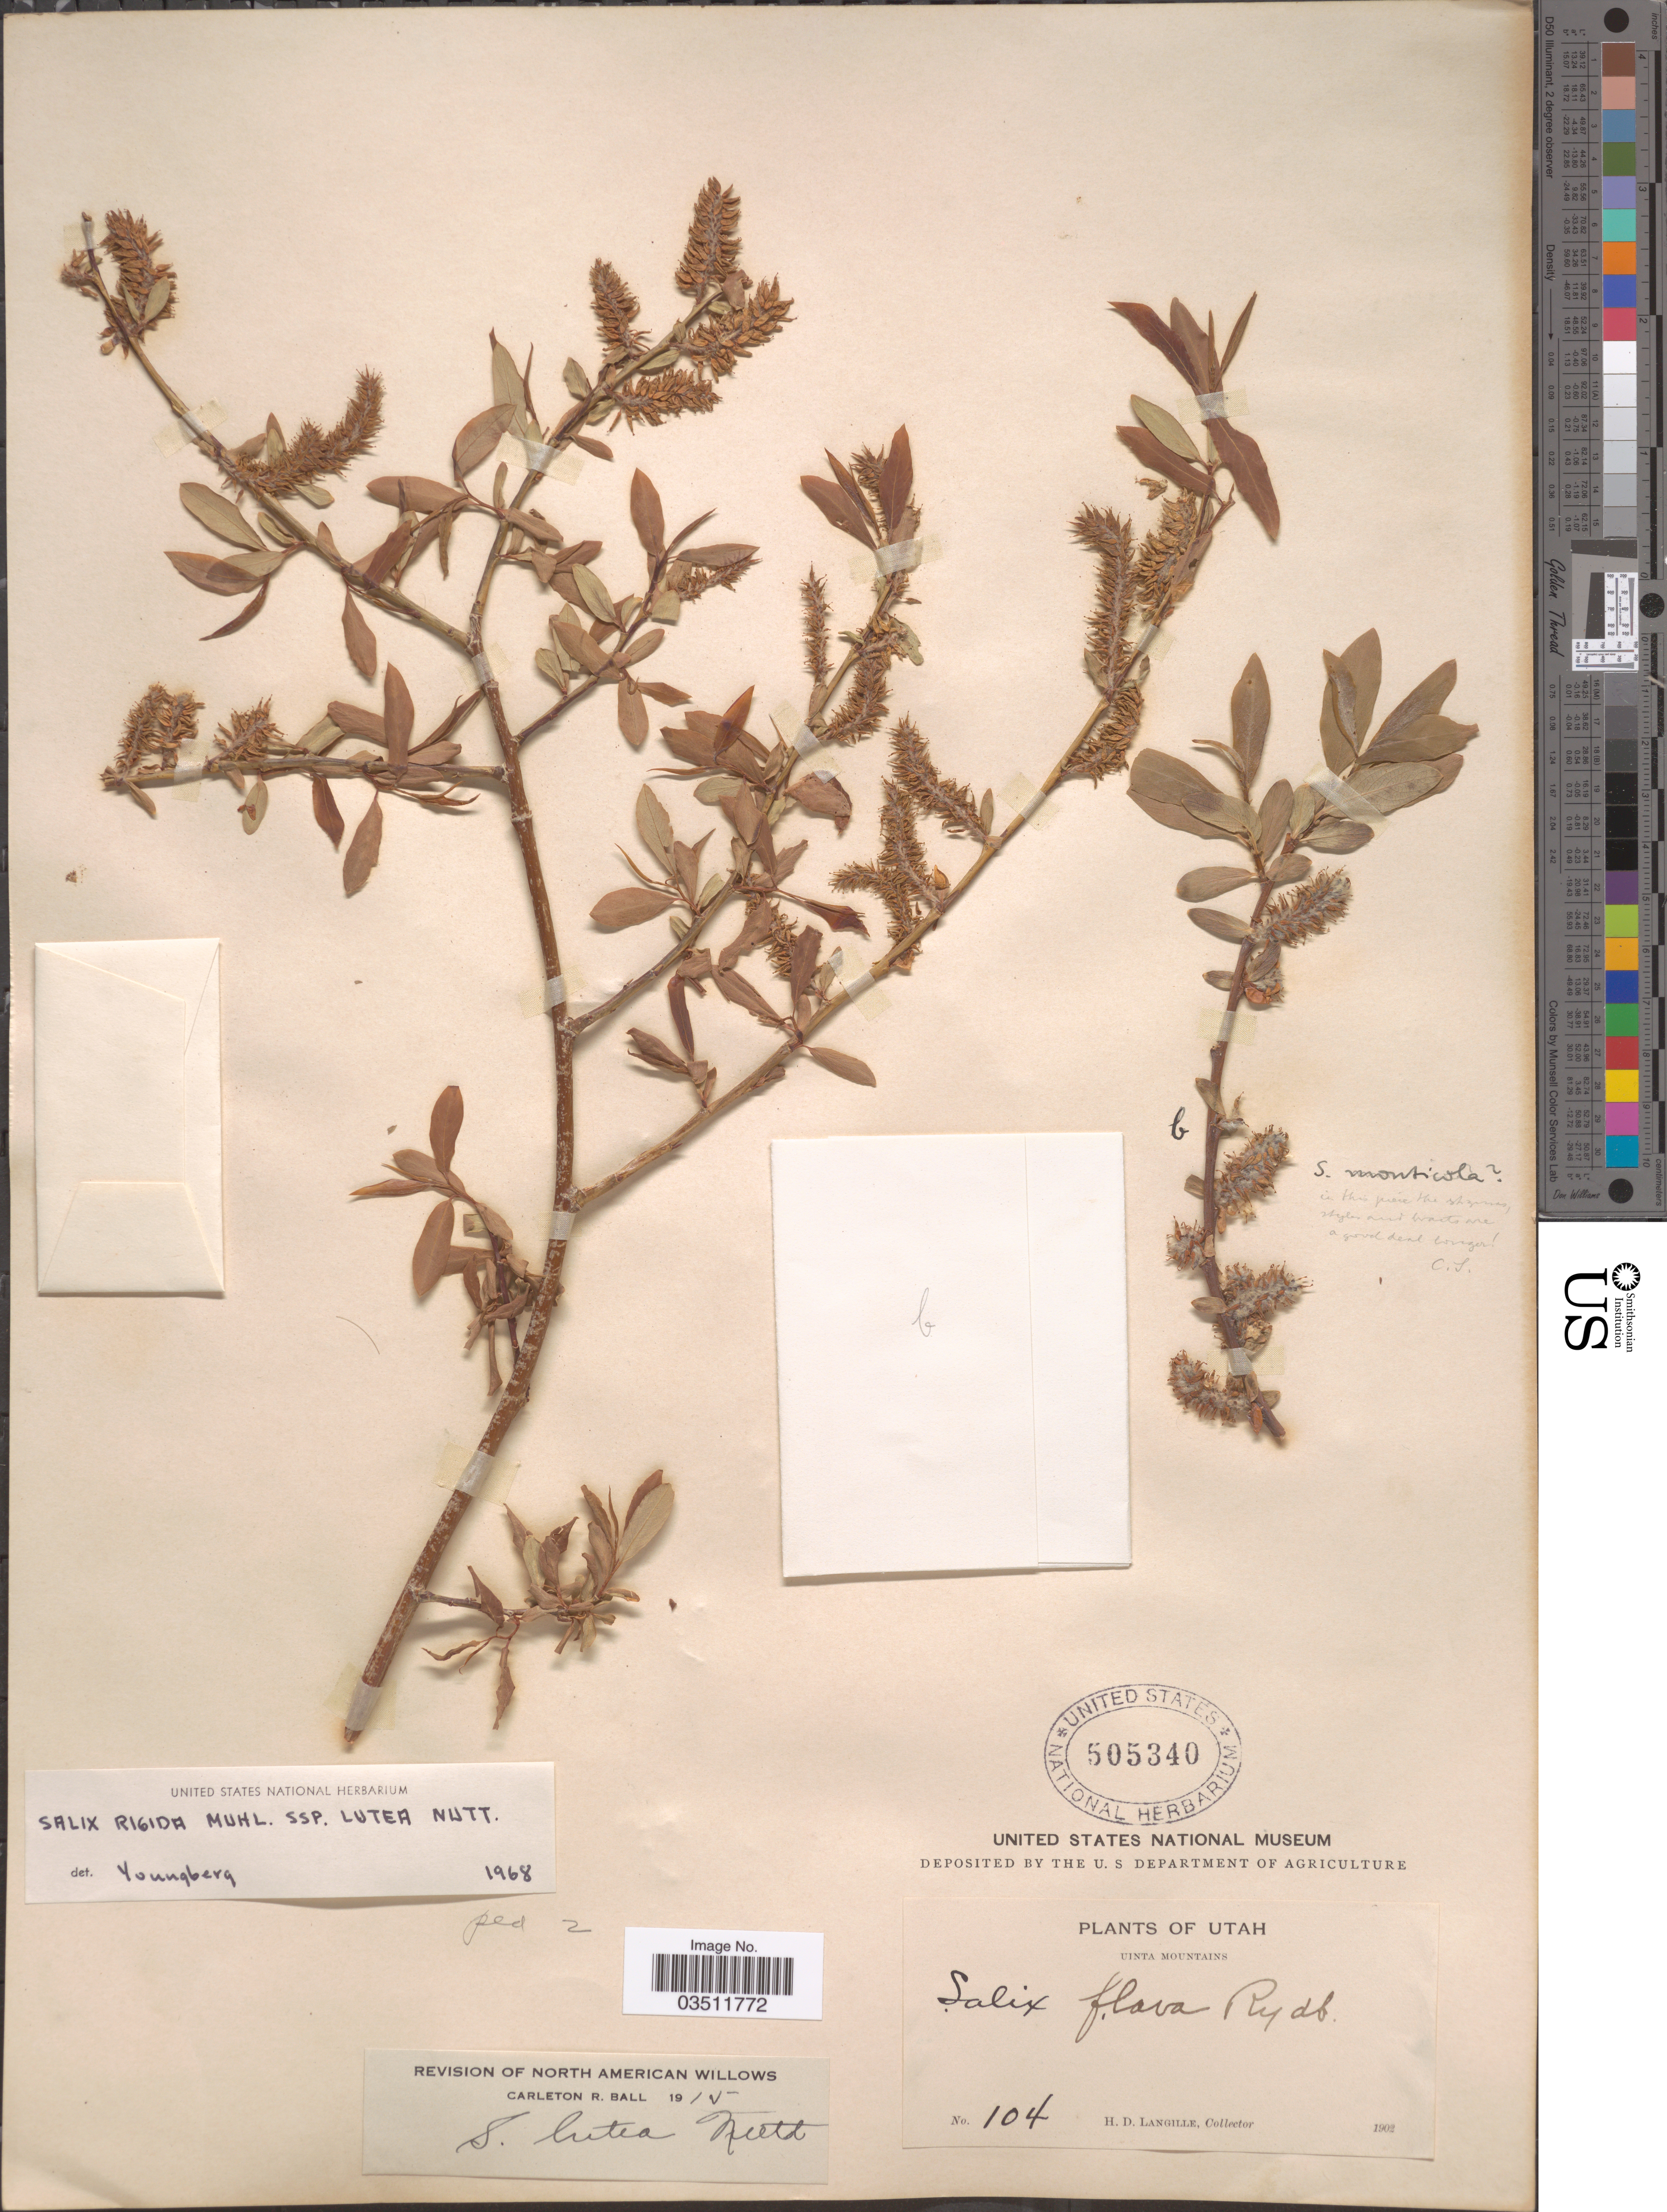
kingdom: Plantae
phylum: Tracheophyta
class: Magnoliopsida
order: Malpighiales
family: Salicaceae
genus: Salix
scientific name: Salix lutea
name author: Nutt.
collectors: H. Langille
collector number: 104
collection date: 1902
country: United States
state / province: Utah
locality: Uinta Mountains.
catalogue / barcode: US 505340